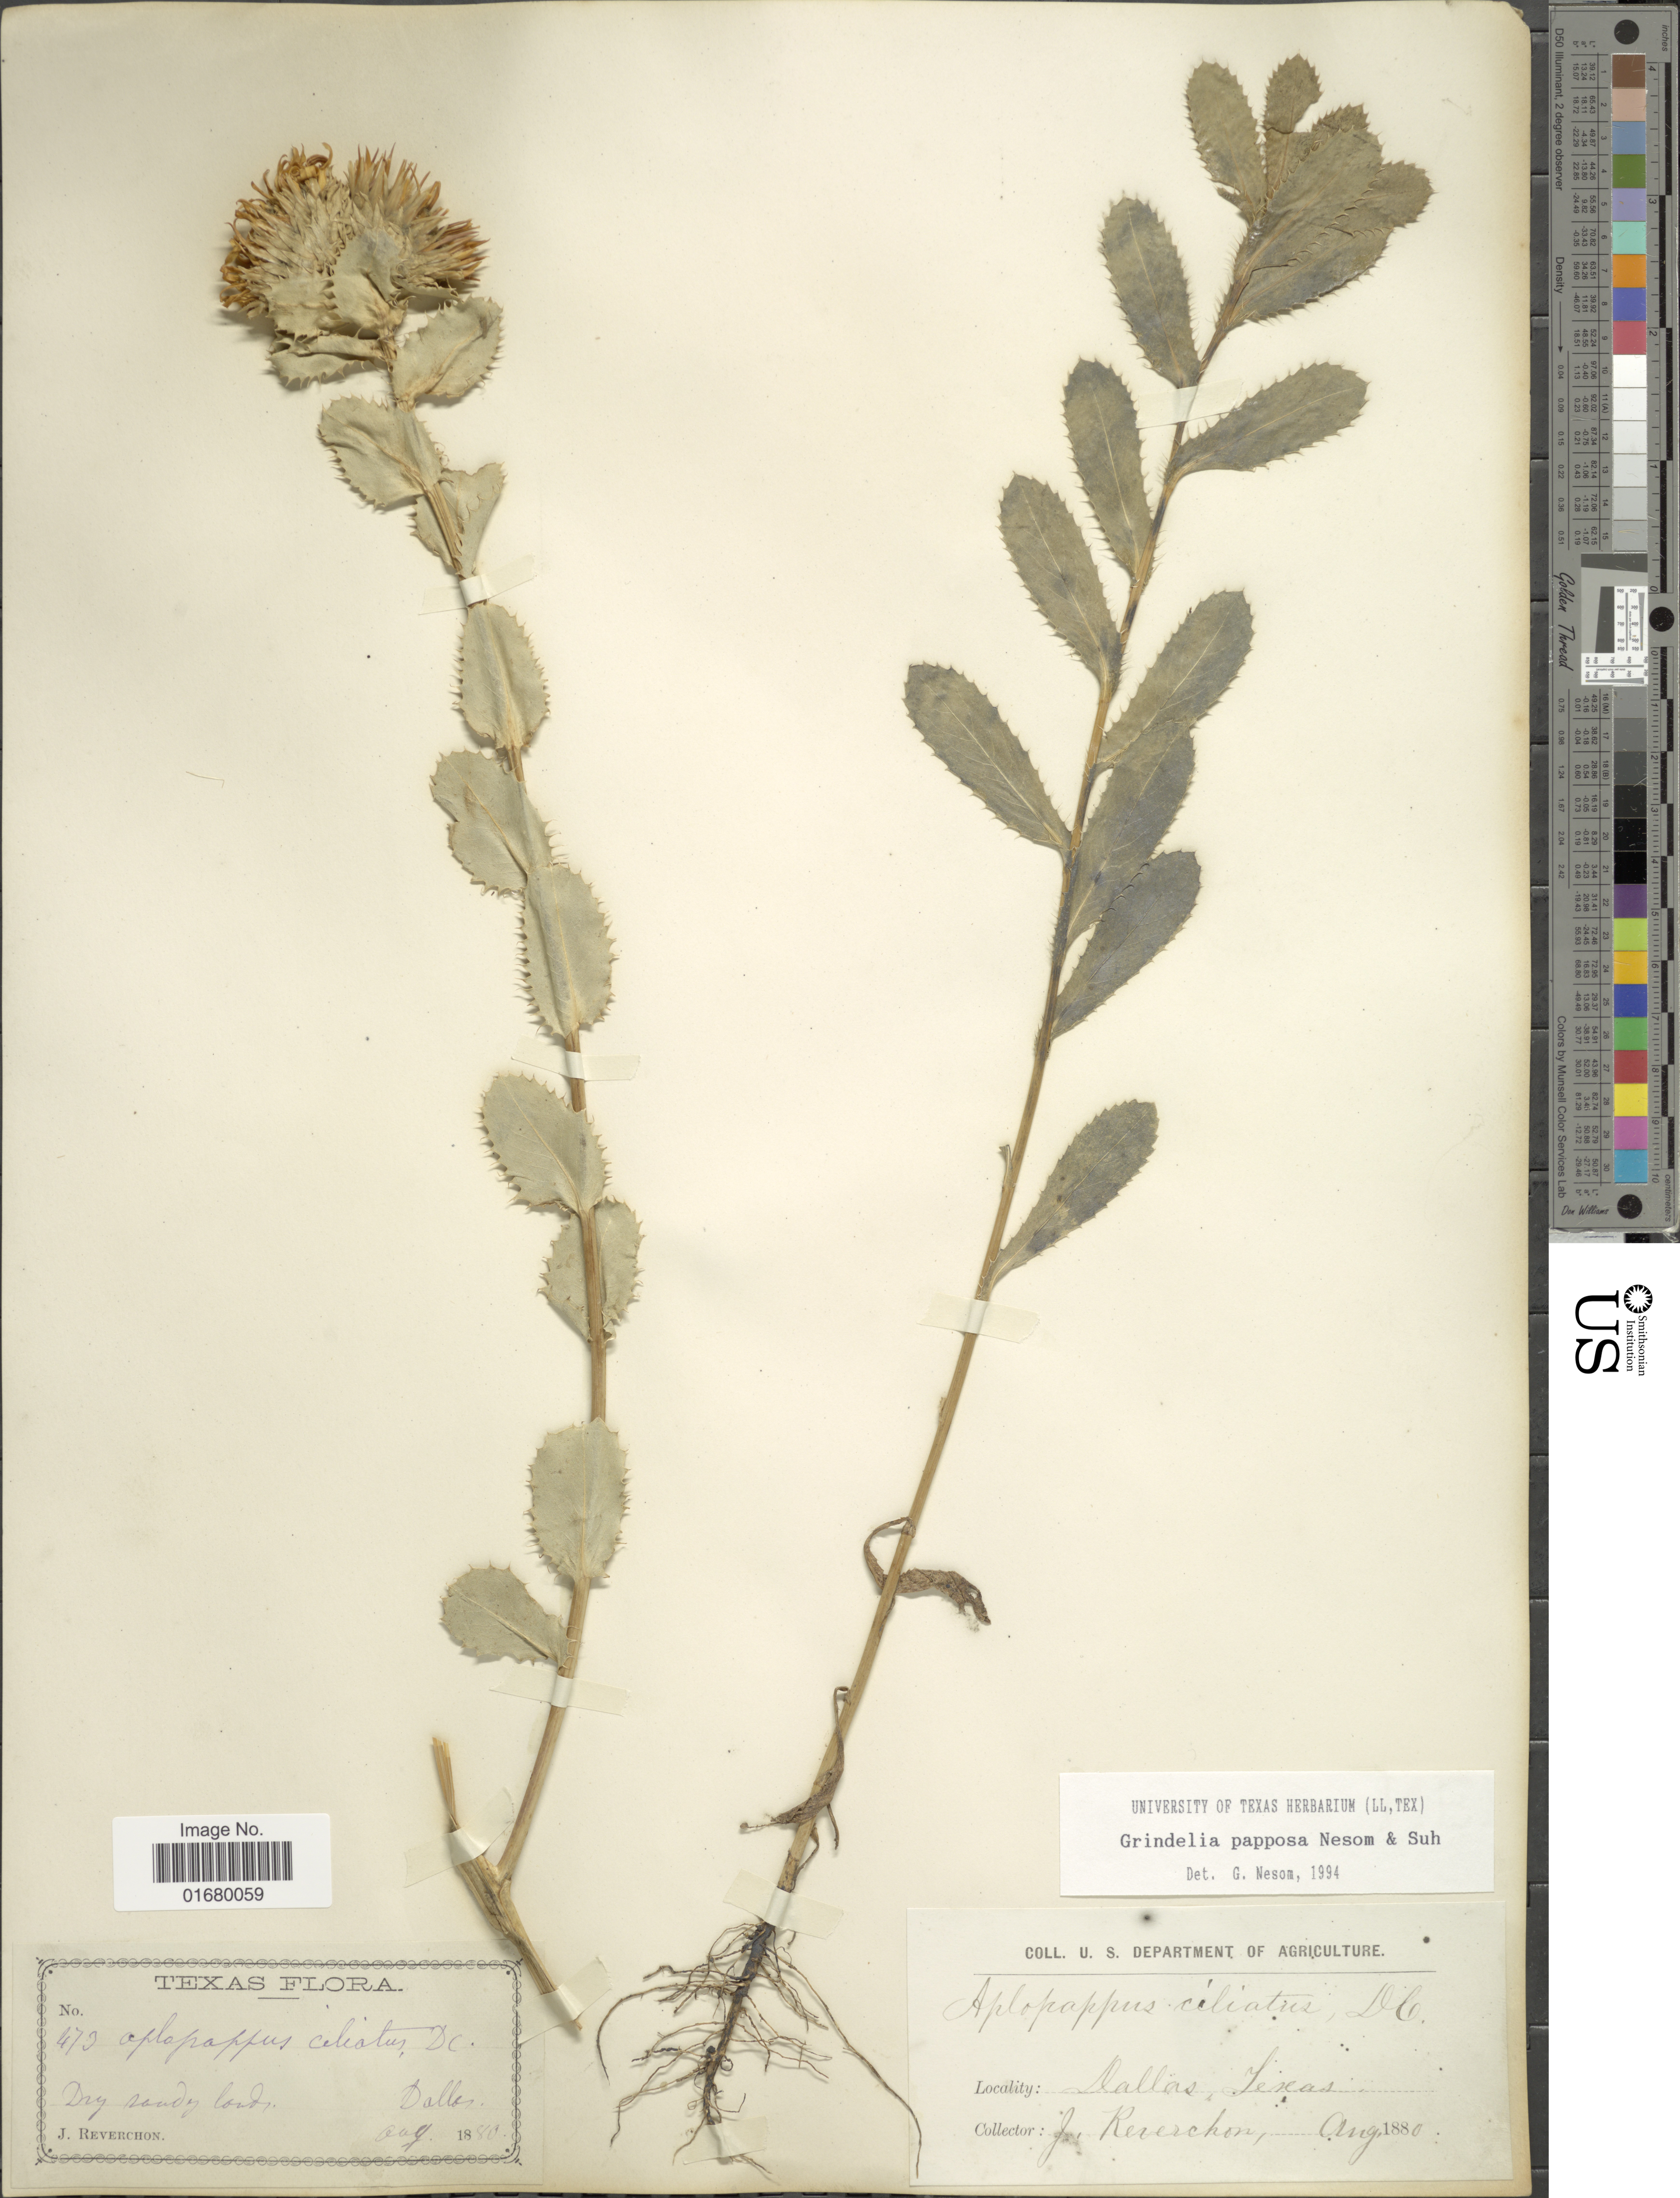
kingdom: Plantae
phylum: Tracheophyta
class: Magnoliopsida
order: Asterales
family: Asteraceae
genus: Grindelia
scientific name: Grindelia papposa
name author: G.L. Nesom & Suh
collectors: J. Reverchon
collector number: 473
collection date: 1880-08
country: United States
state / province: Texas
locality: Dallas.